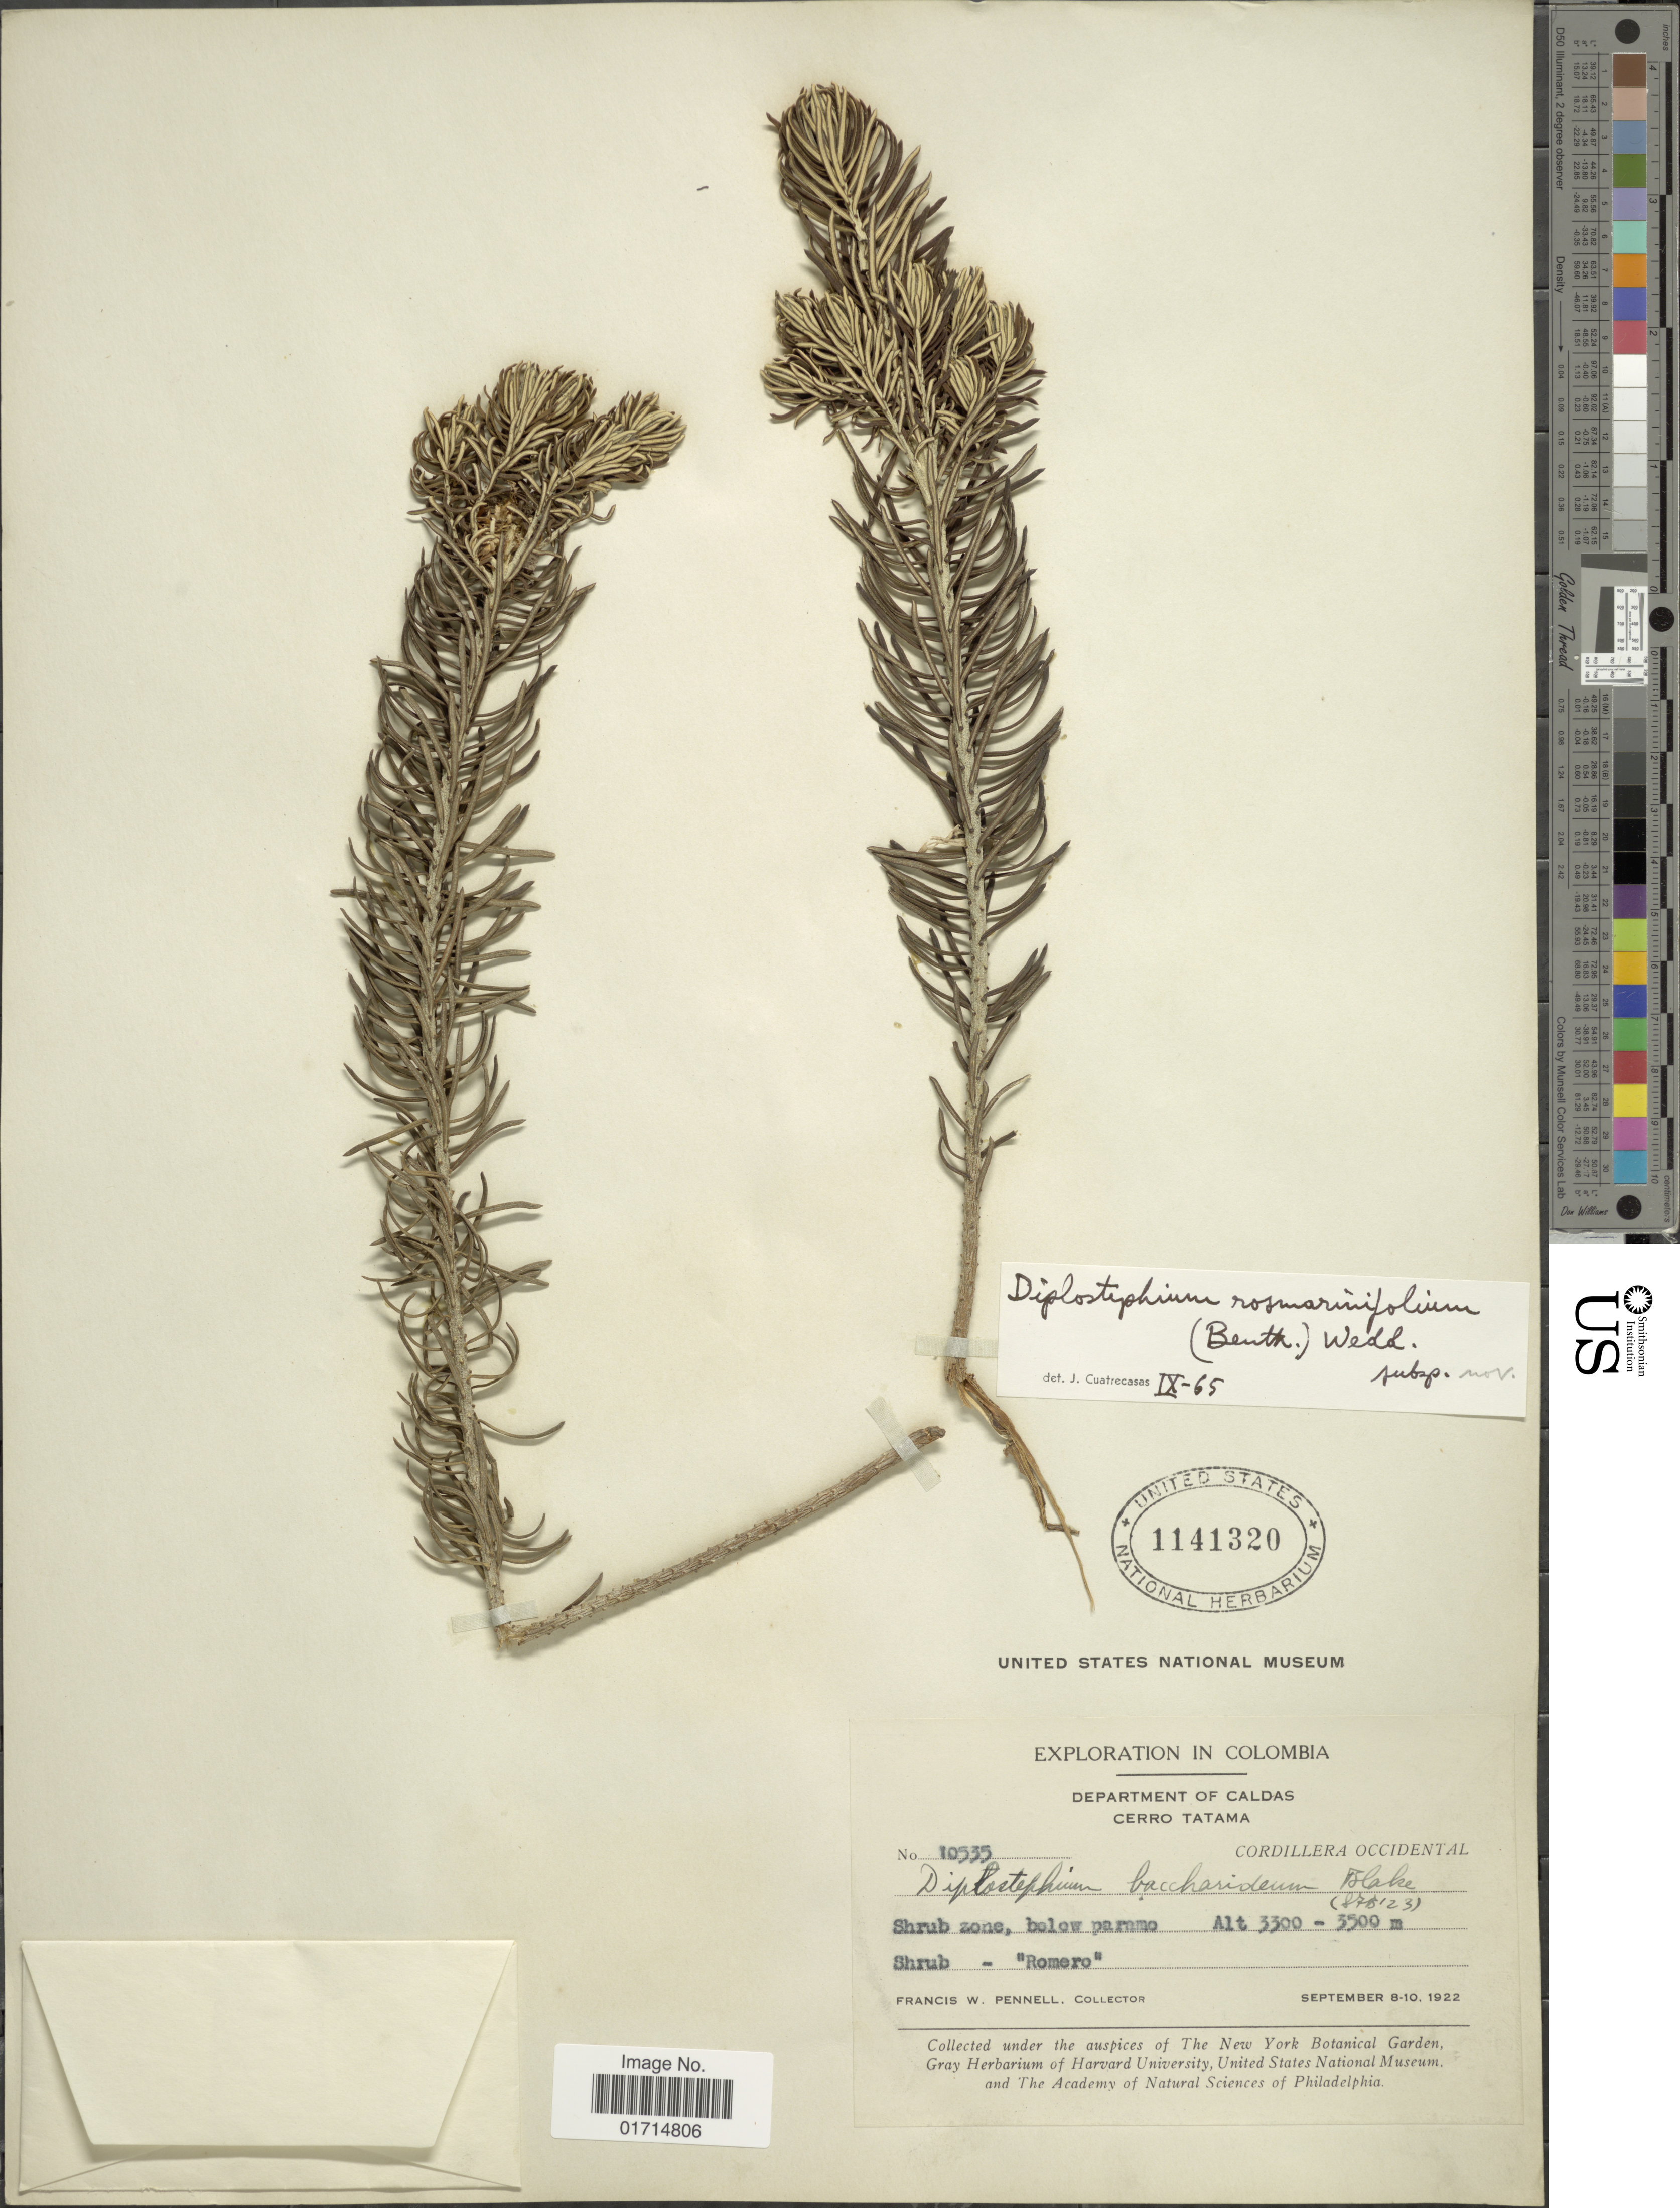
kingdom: Plantae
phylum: Tracheophyta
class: Magnoliopsida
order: Asterales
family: Asteraceae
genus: Diplostephium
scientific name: Diplostephium rosmarinifolium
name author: (Benth.) Wedd.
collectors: F. W. Pennell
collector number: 10535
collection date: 1922-09-08/1922-09-10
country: Colombia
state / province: Caldas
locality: Colombia. Department of Caldas. Cerro Tatama.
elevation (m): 3300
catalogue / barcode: US 1141320